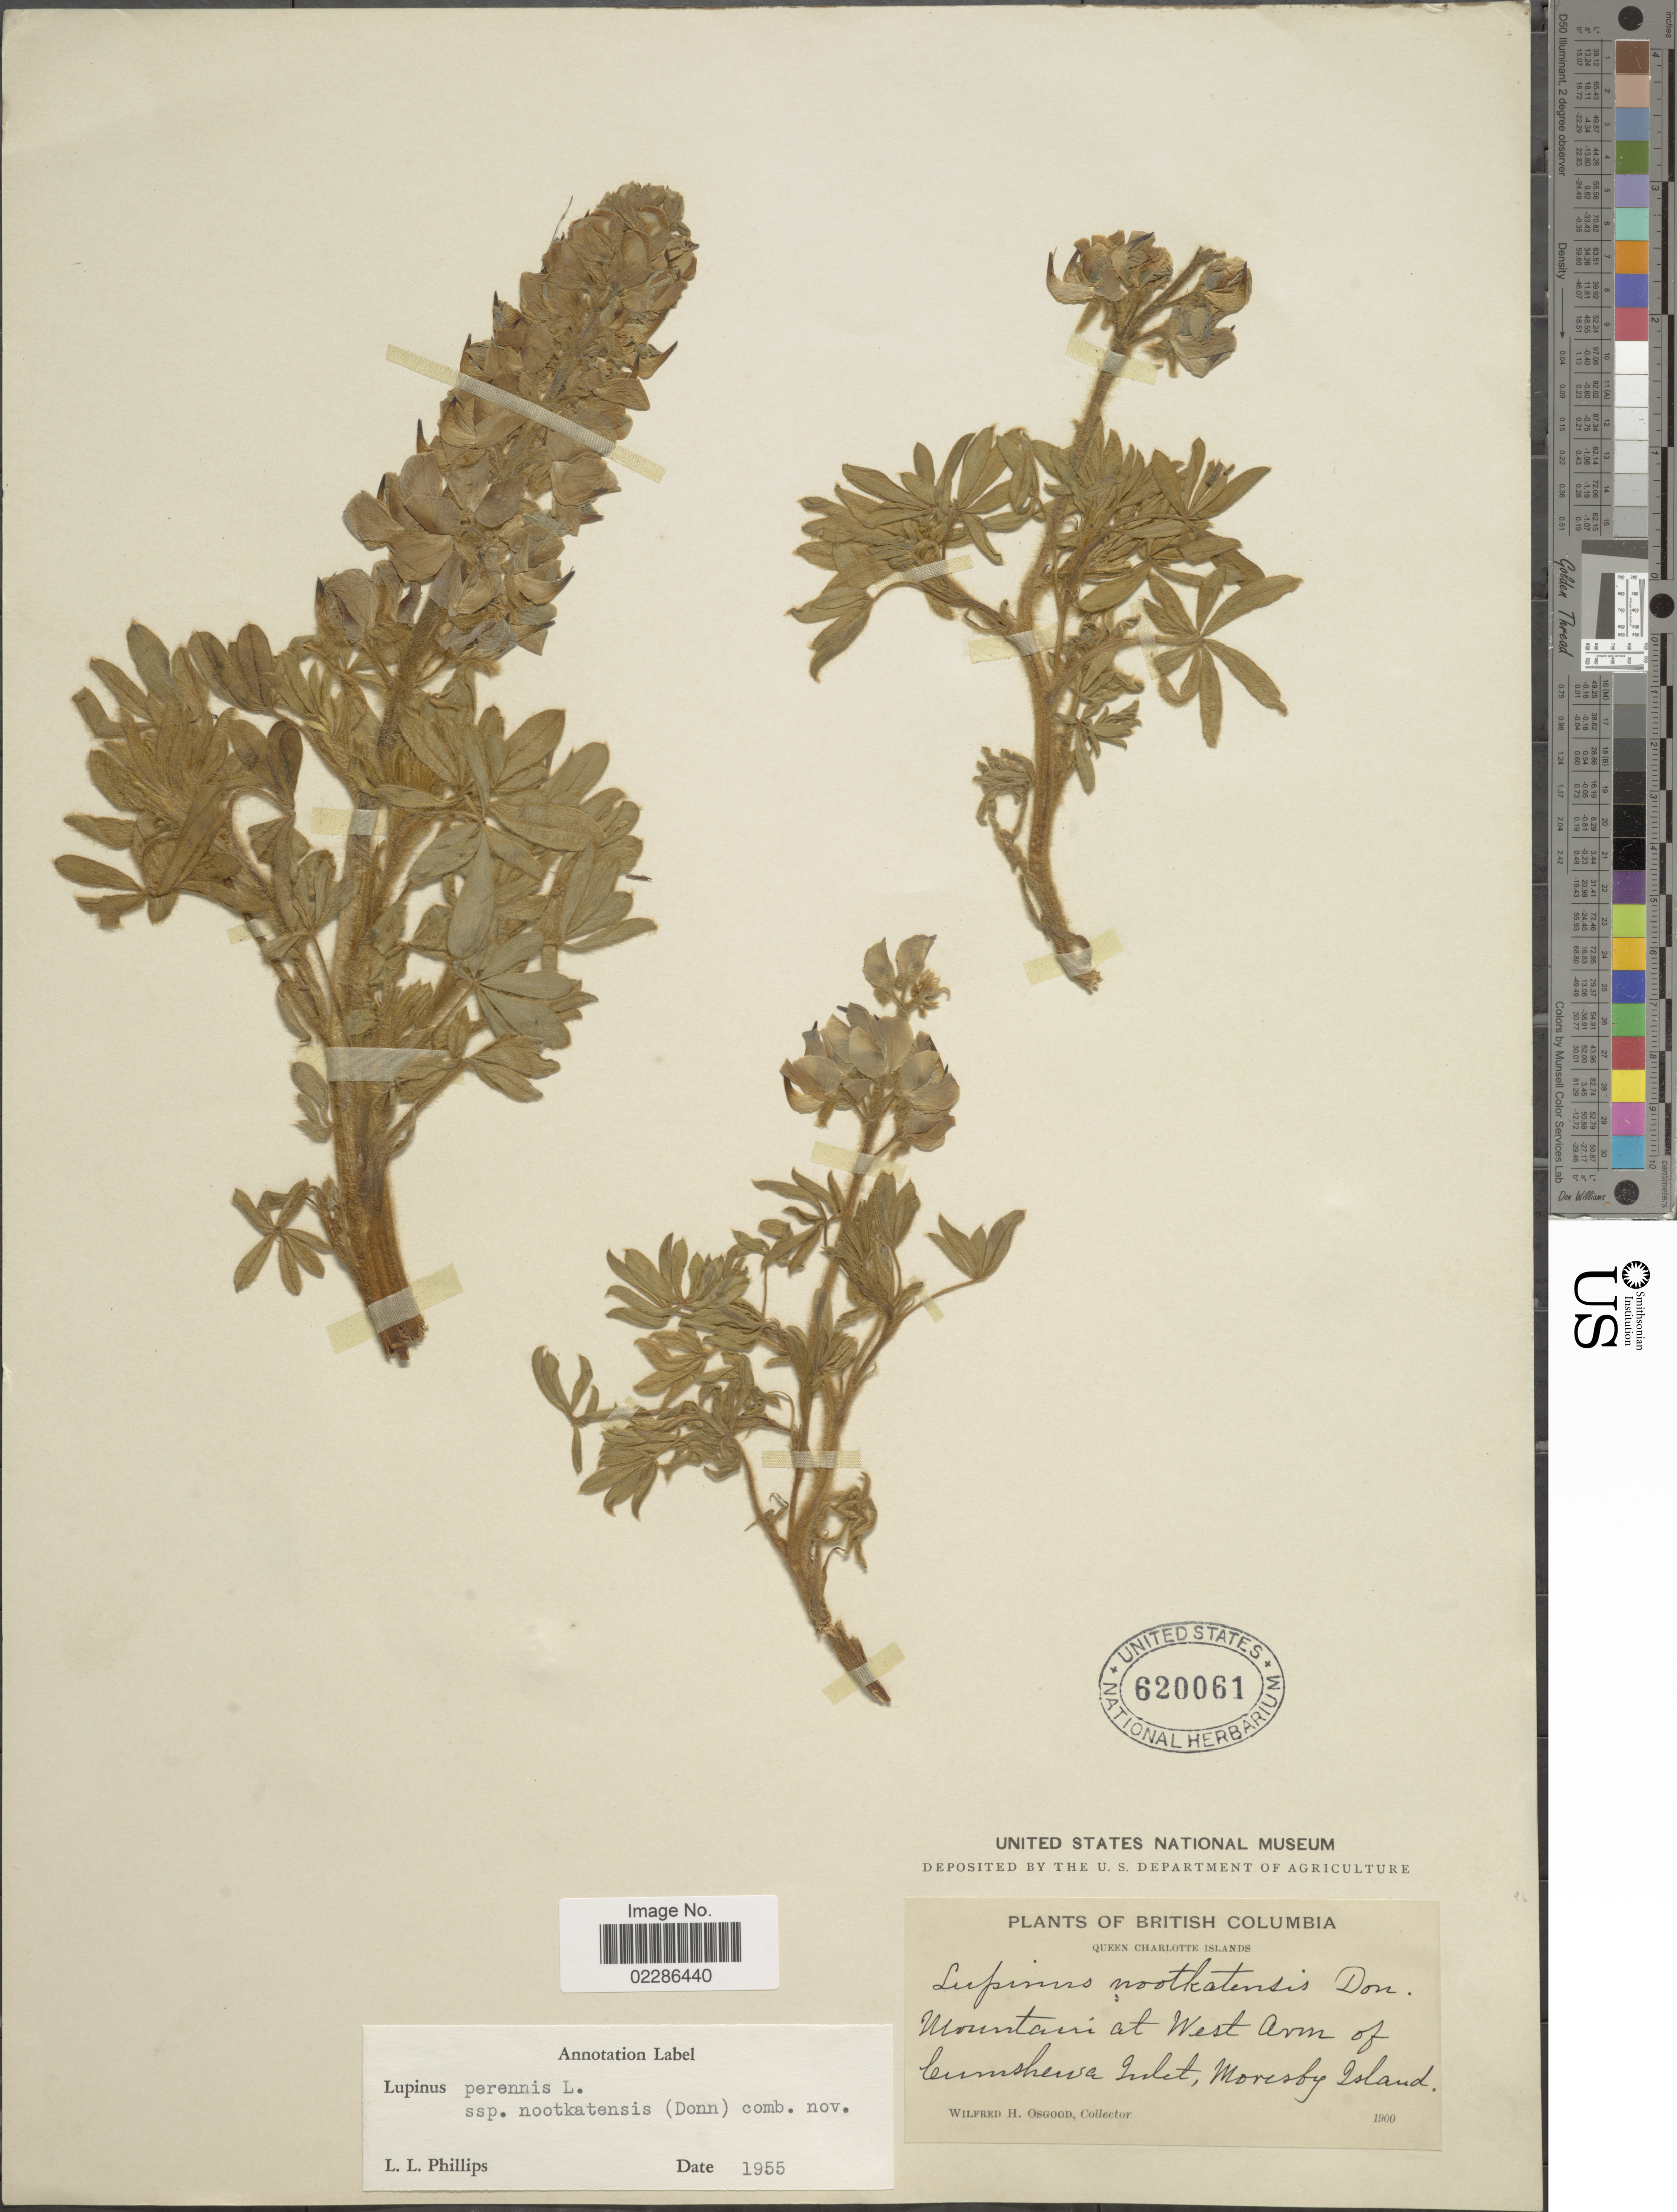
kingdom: Plantae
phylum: Tracheophyta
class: Magnoliopsida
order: Fabales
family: Fabaceae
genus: Lupinus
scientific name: Lupinus nootkatensis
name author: Donn ex Sims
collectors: W. Osgood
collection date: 1900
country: Canada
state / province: British Columbia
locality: Mountain at West Arm of Cumshewa Inlet, Moresby Island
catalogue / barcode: US 620061